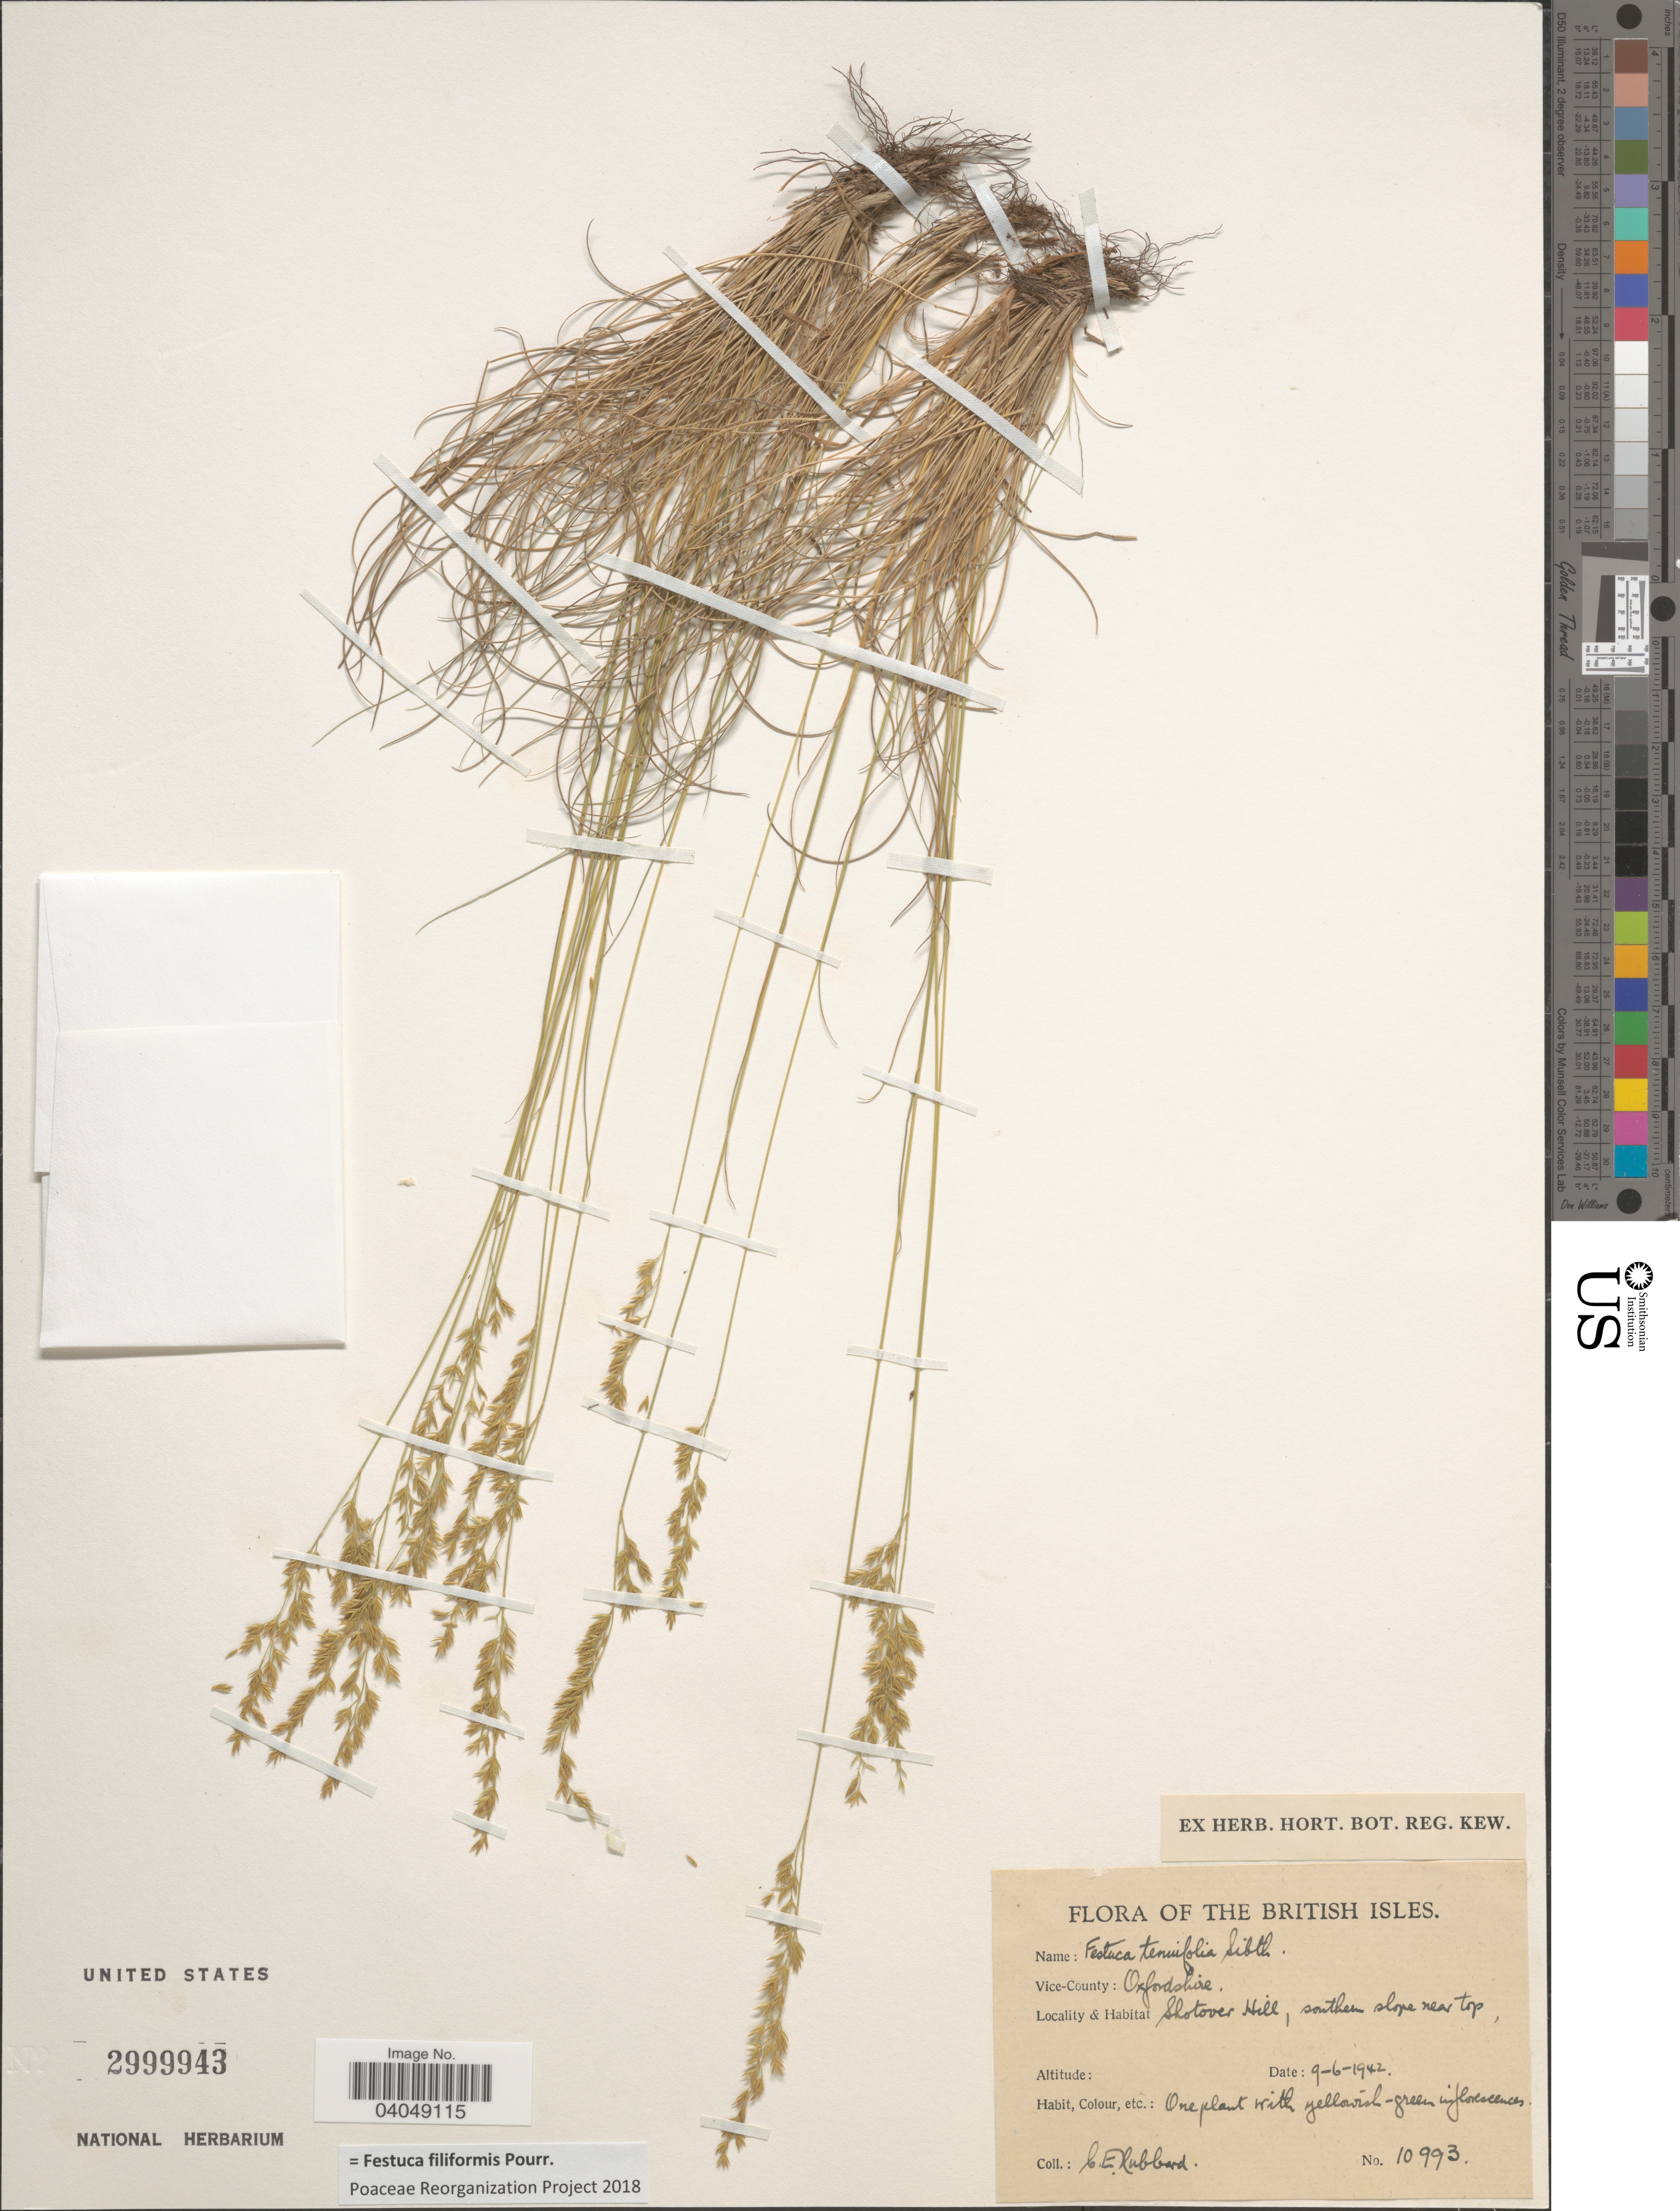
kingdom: Plantae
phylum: Tracheophyta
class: Liliopsida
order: Poales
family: Poaceae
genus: Festuca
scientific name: Festuca filiformis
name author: Pourr.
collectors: C. E. Hubbard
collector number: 10993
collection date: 1942-06-09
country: United Kingdom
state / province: England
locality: The British Isles. Vice-County: Oxfordshire. Shotover Hill, southern slope near top.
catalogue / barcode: US 2999943